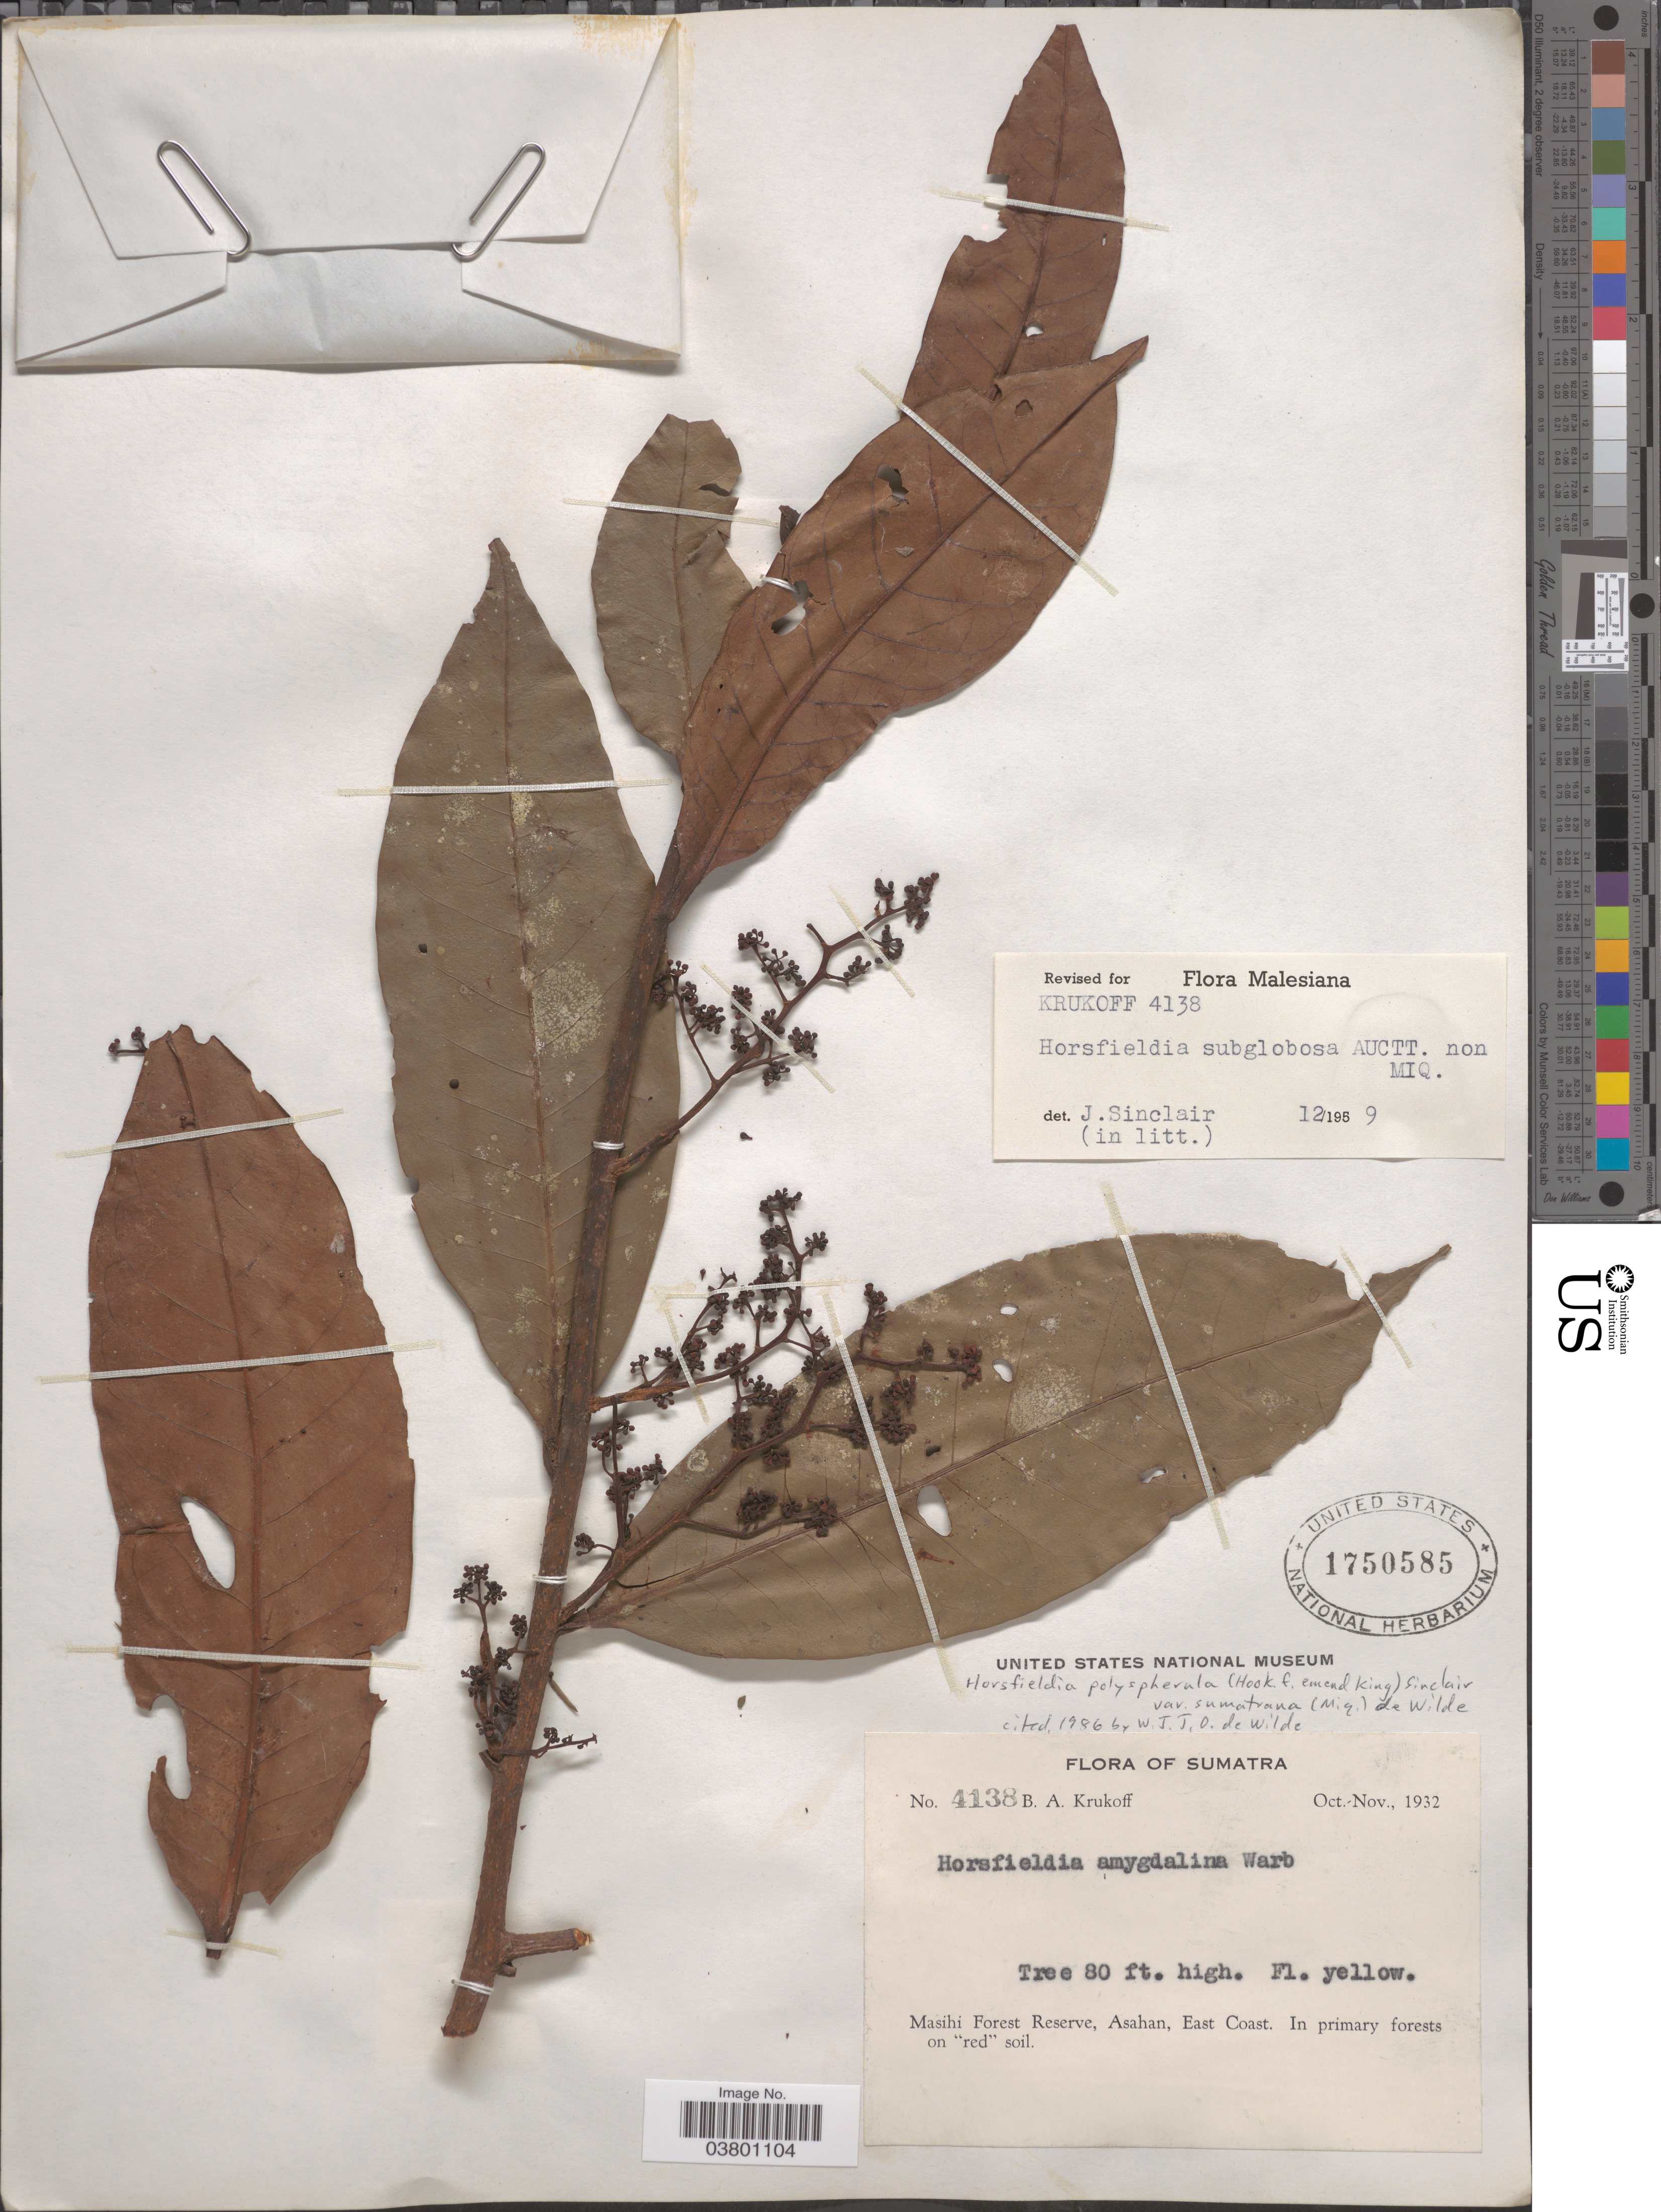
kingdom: Plantae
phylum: Tracheophyta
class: Magnoliopsida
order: Magnoliales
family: Myristicaceae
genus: Horsfieldia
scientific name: Horsfieldia polyspherula var. sumatrana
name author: (Miq.) W.J. de Wilde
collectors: B. A. Krukoff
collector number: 4138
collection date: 1932-10/1932-11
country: Indonesia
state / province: Sumatra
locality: Masihi Forest Reserve, Asahan, East Coast.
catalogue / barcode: US 1750585